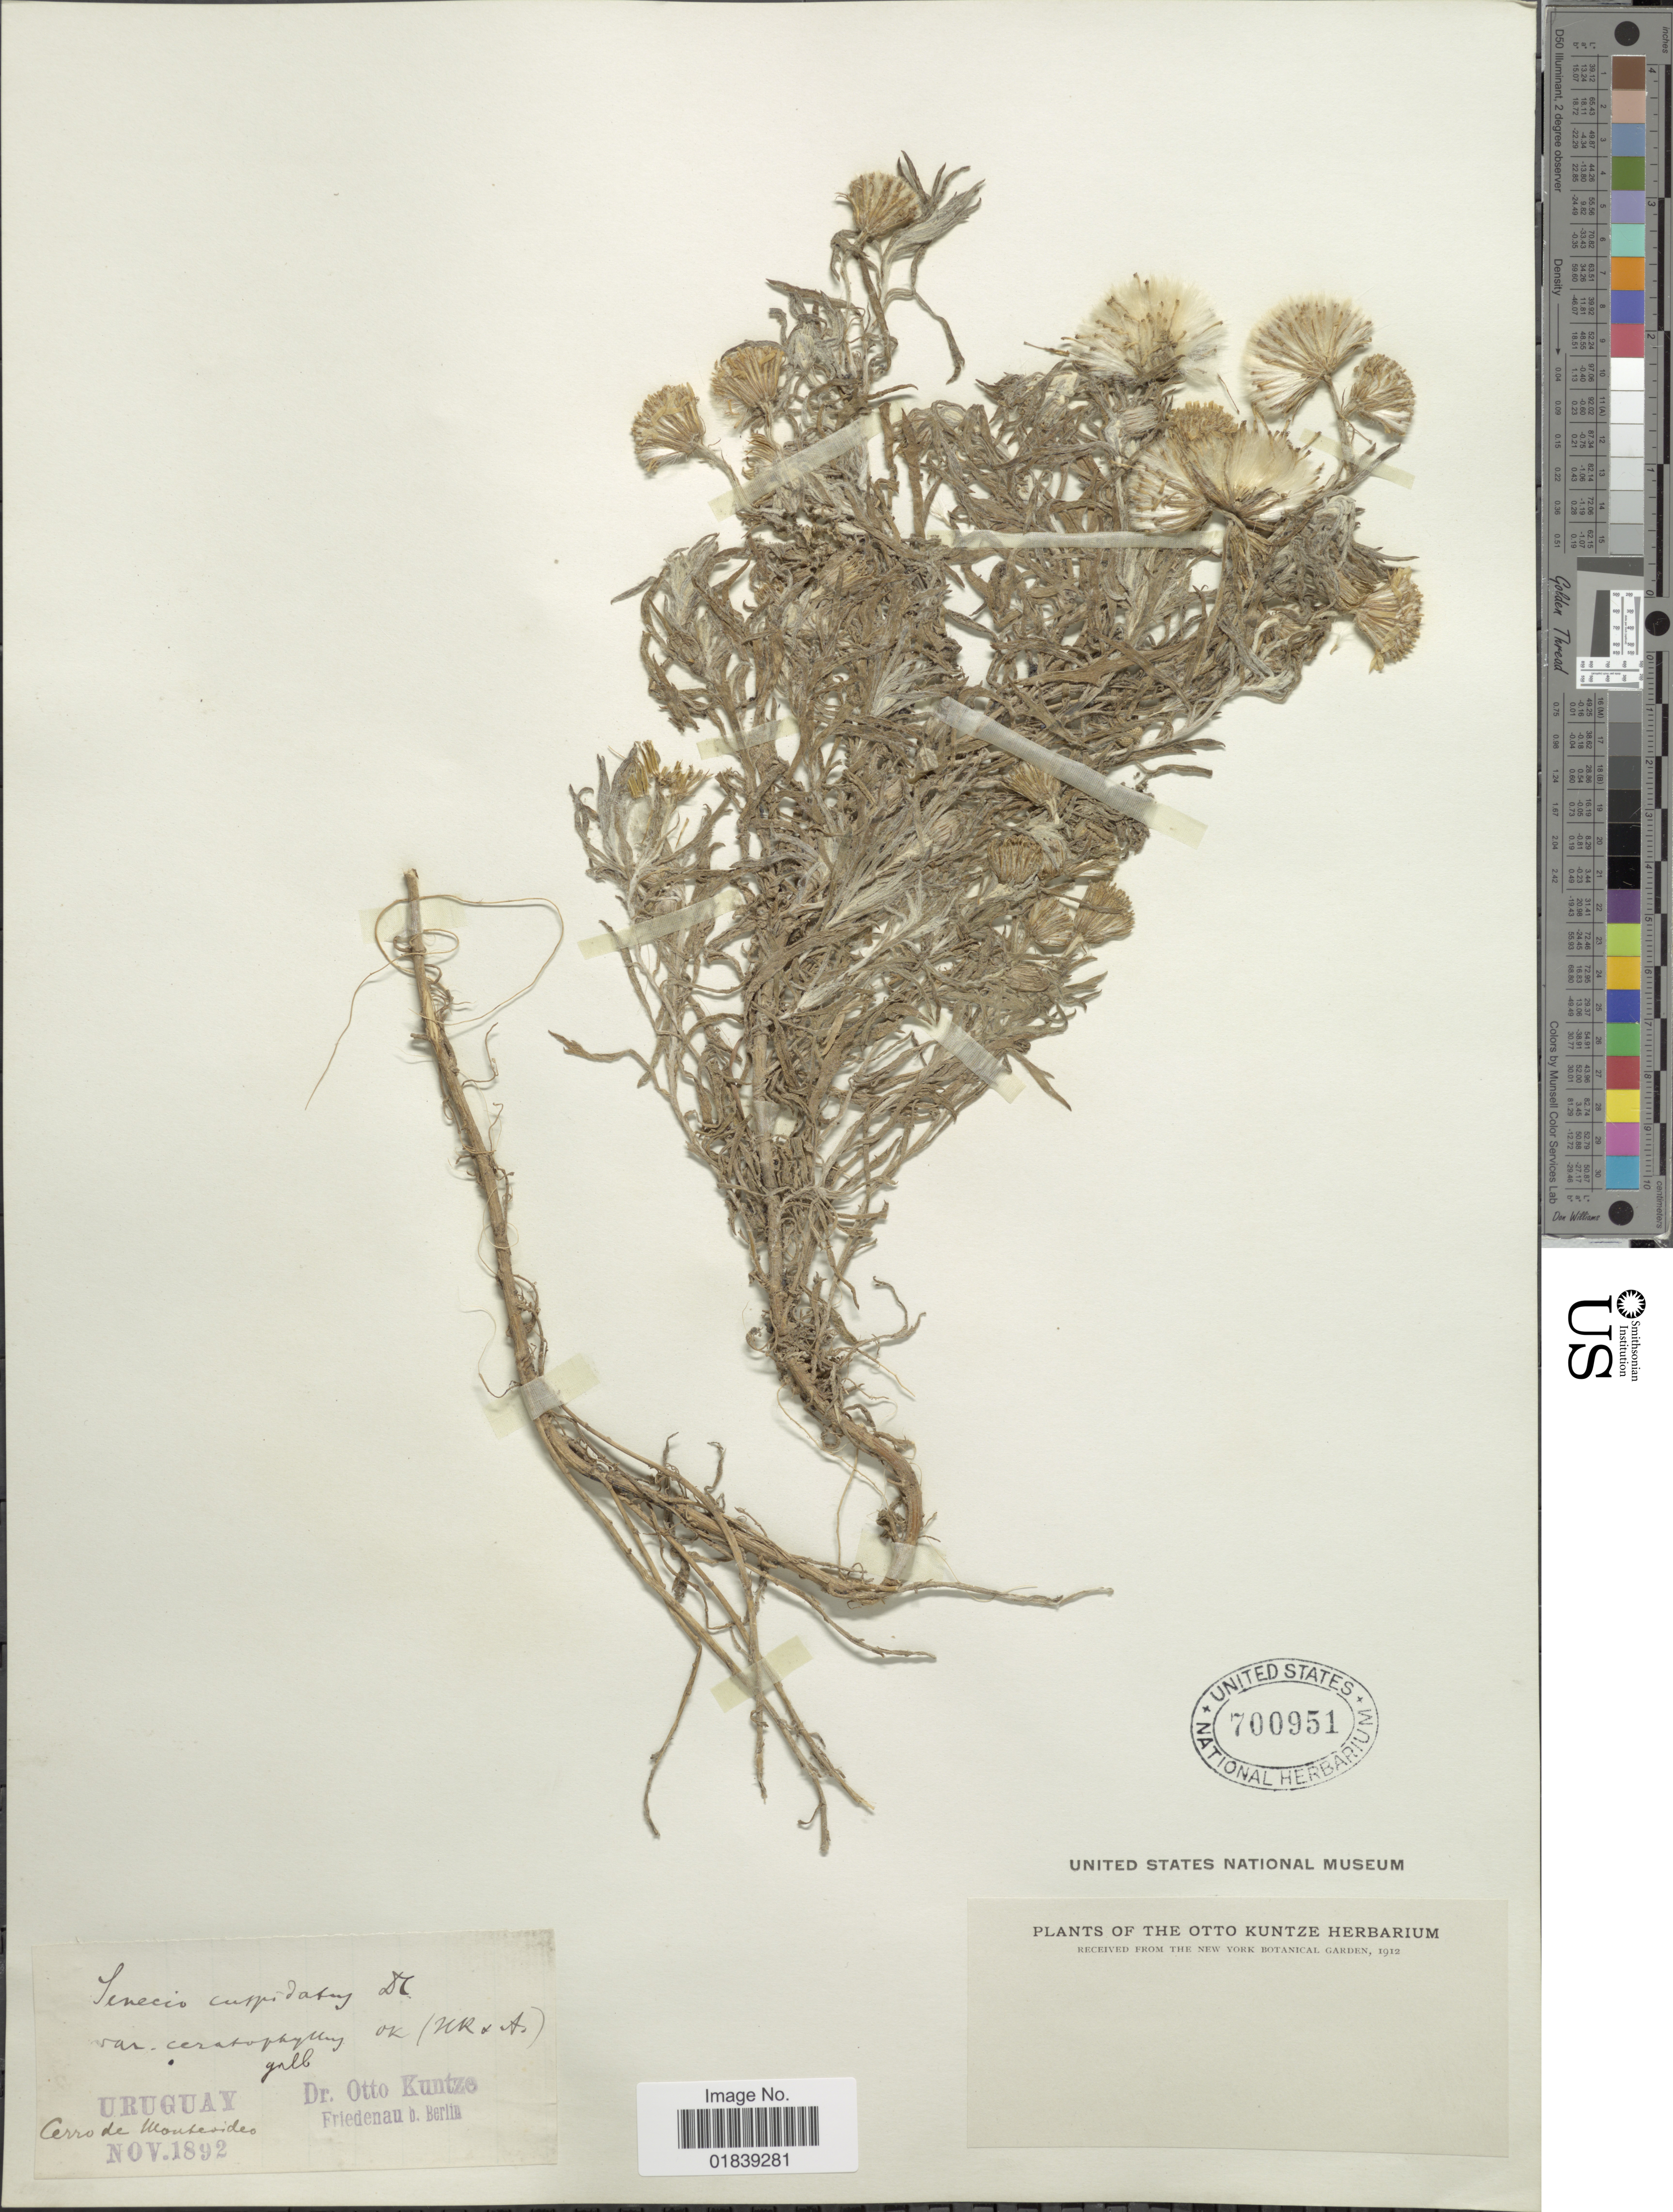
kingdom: Plantae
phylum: Tracheophyta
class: Magnoliopsida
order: Asterales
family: Asteraceae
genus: Senecio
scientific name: Senecio montevidensis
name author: (Spreng.) Baker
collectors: C.E.O. Kuntze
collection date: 1892-11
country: Uruguay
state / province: Montevideo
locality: Cerro de Montevideo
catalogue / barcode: US 700951